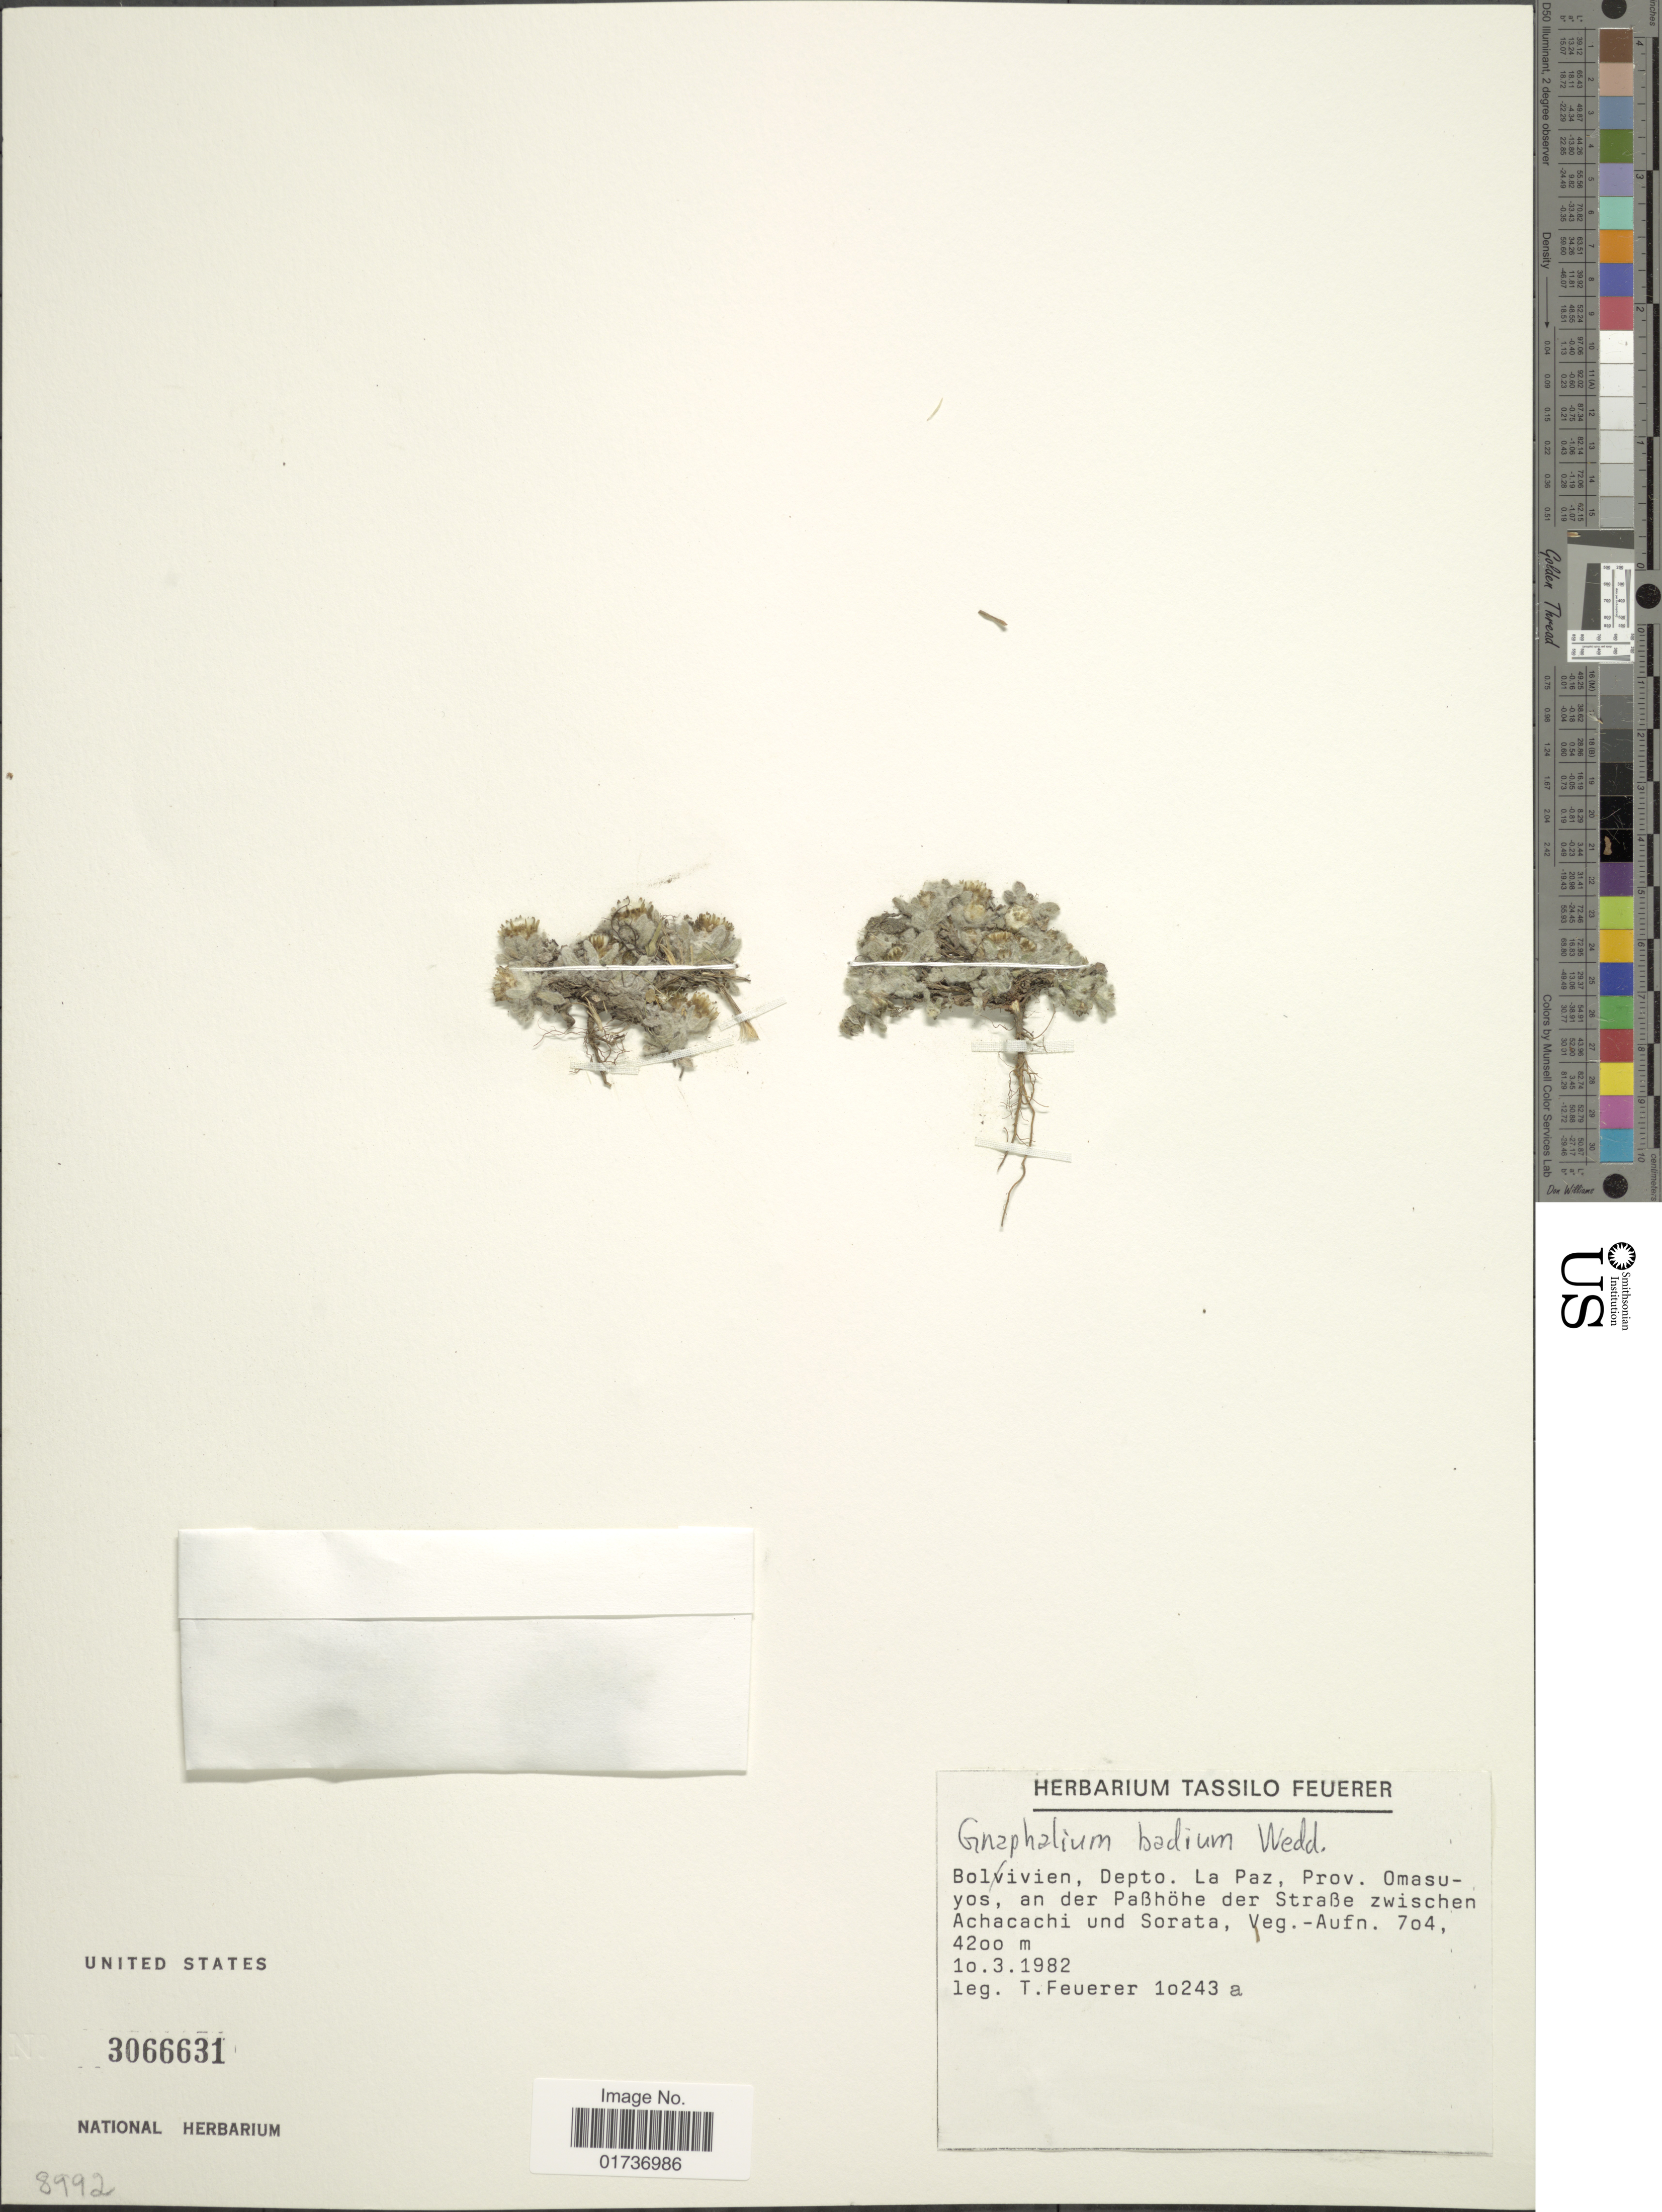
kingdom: Plantae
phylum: Tracheophyta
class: Magnoliopsida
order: Asterales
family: Asteraceae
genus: Gnaphalium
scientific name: Gnaphalium badium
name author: Wedd.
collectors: T. Feuerer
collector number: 10243a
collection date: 1982-03-10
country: Bolivia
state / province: La Paz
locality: Depto La Paz, Prov. Omasuyos, an der Paßhöhe der Straße zwishen Achacachi und Sorata, Veg. -Aufn. 704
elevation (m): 4200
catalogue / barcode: US 3066631